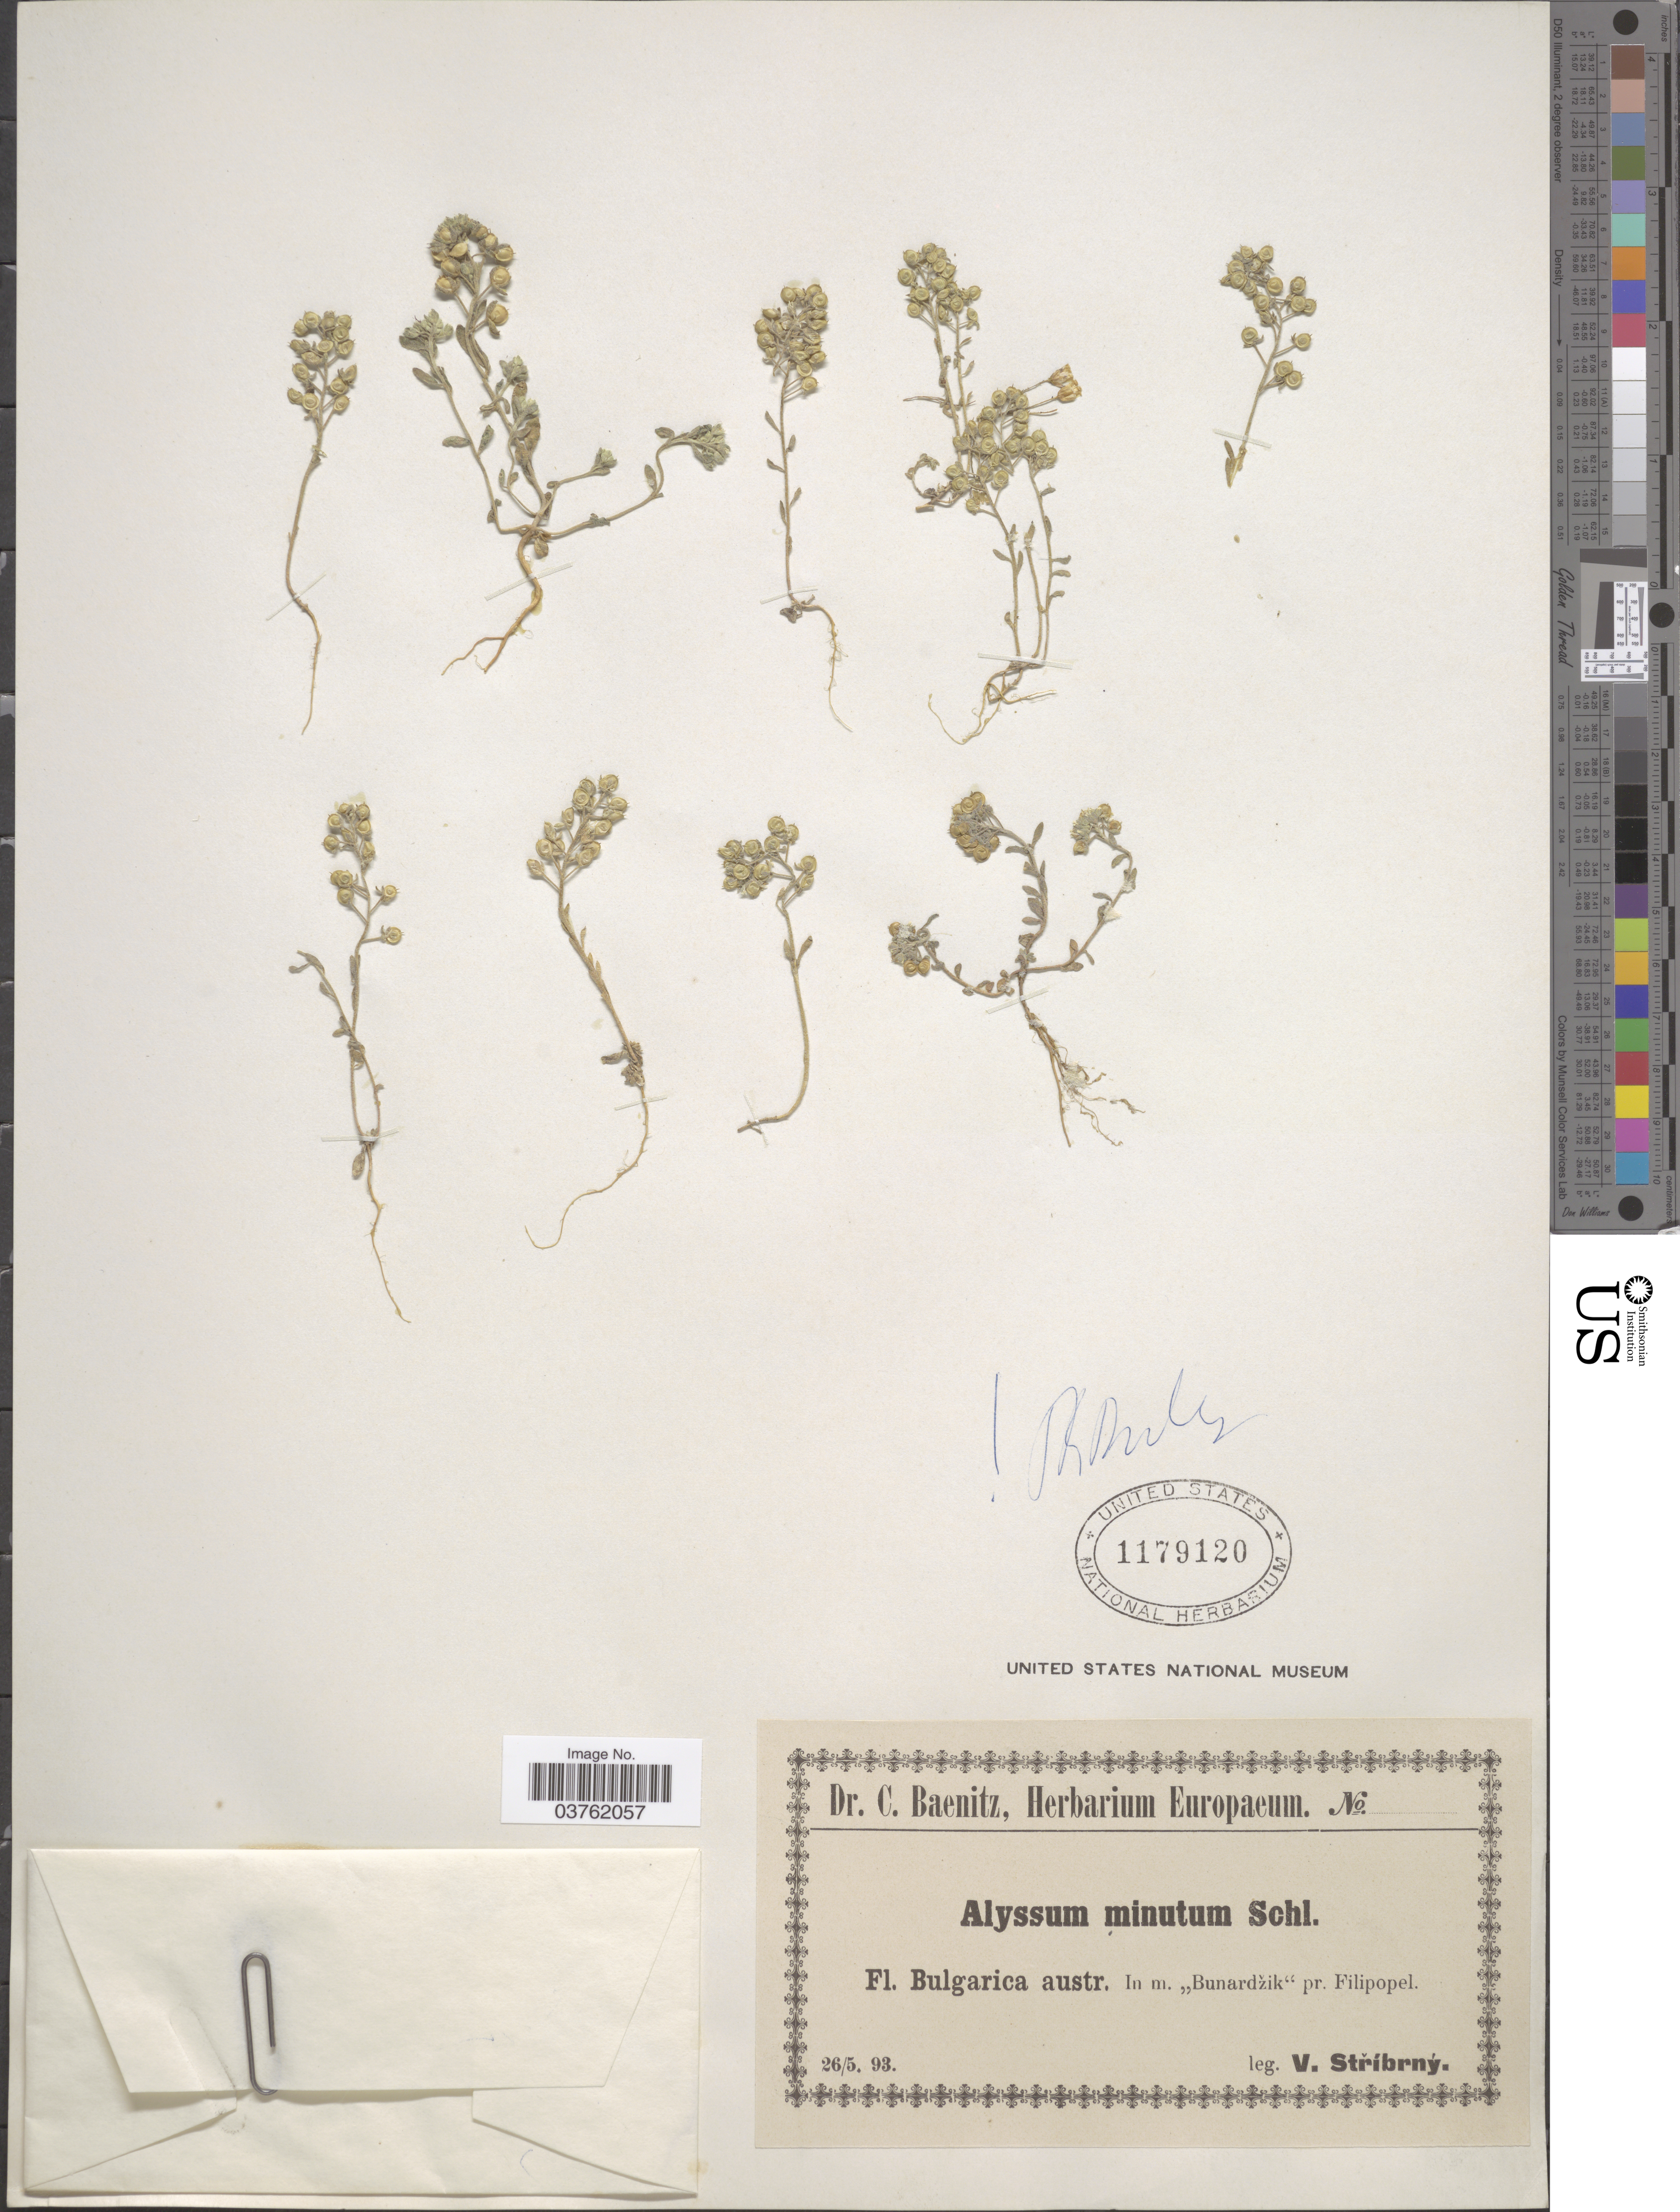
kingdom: Plantae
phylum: Tracheophyta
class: Magnoliopsida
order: Brassicales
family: Brassicaceae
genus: Alyssum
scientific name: Alyssum minutum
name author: Schlecht. ex DC.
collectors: V. Stribrny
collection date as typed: Transcribed d/m/y: 26/5/93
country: Bulgaria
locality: Bulgarica austr. In m. "Bunardžik" pr. Filipopel.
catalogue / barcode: US 1179120